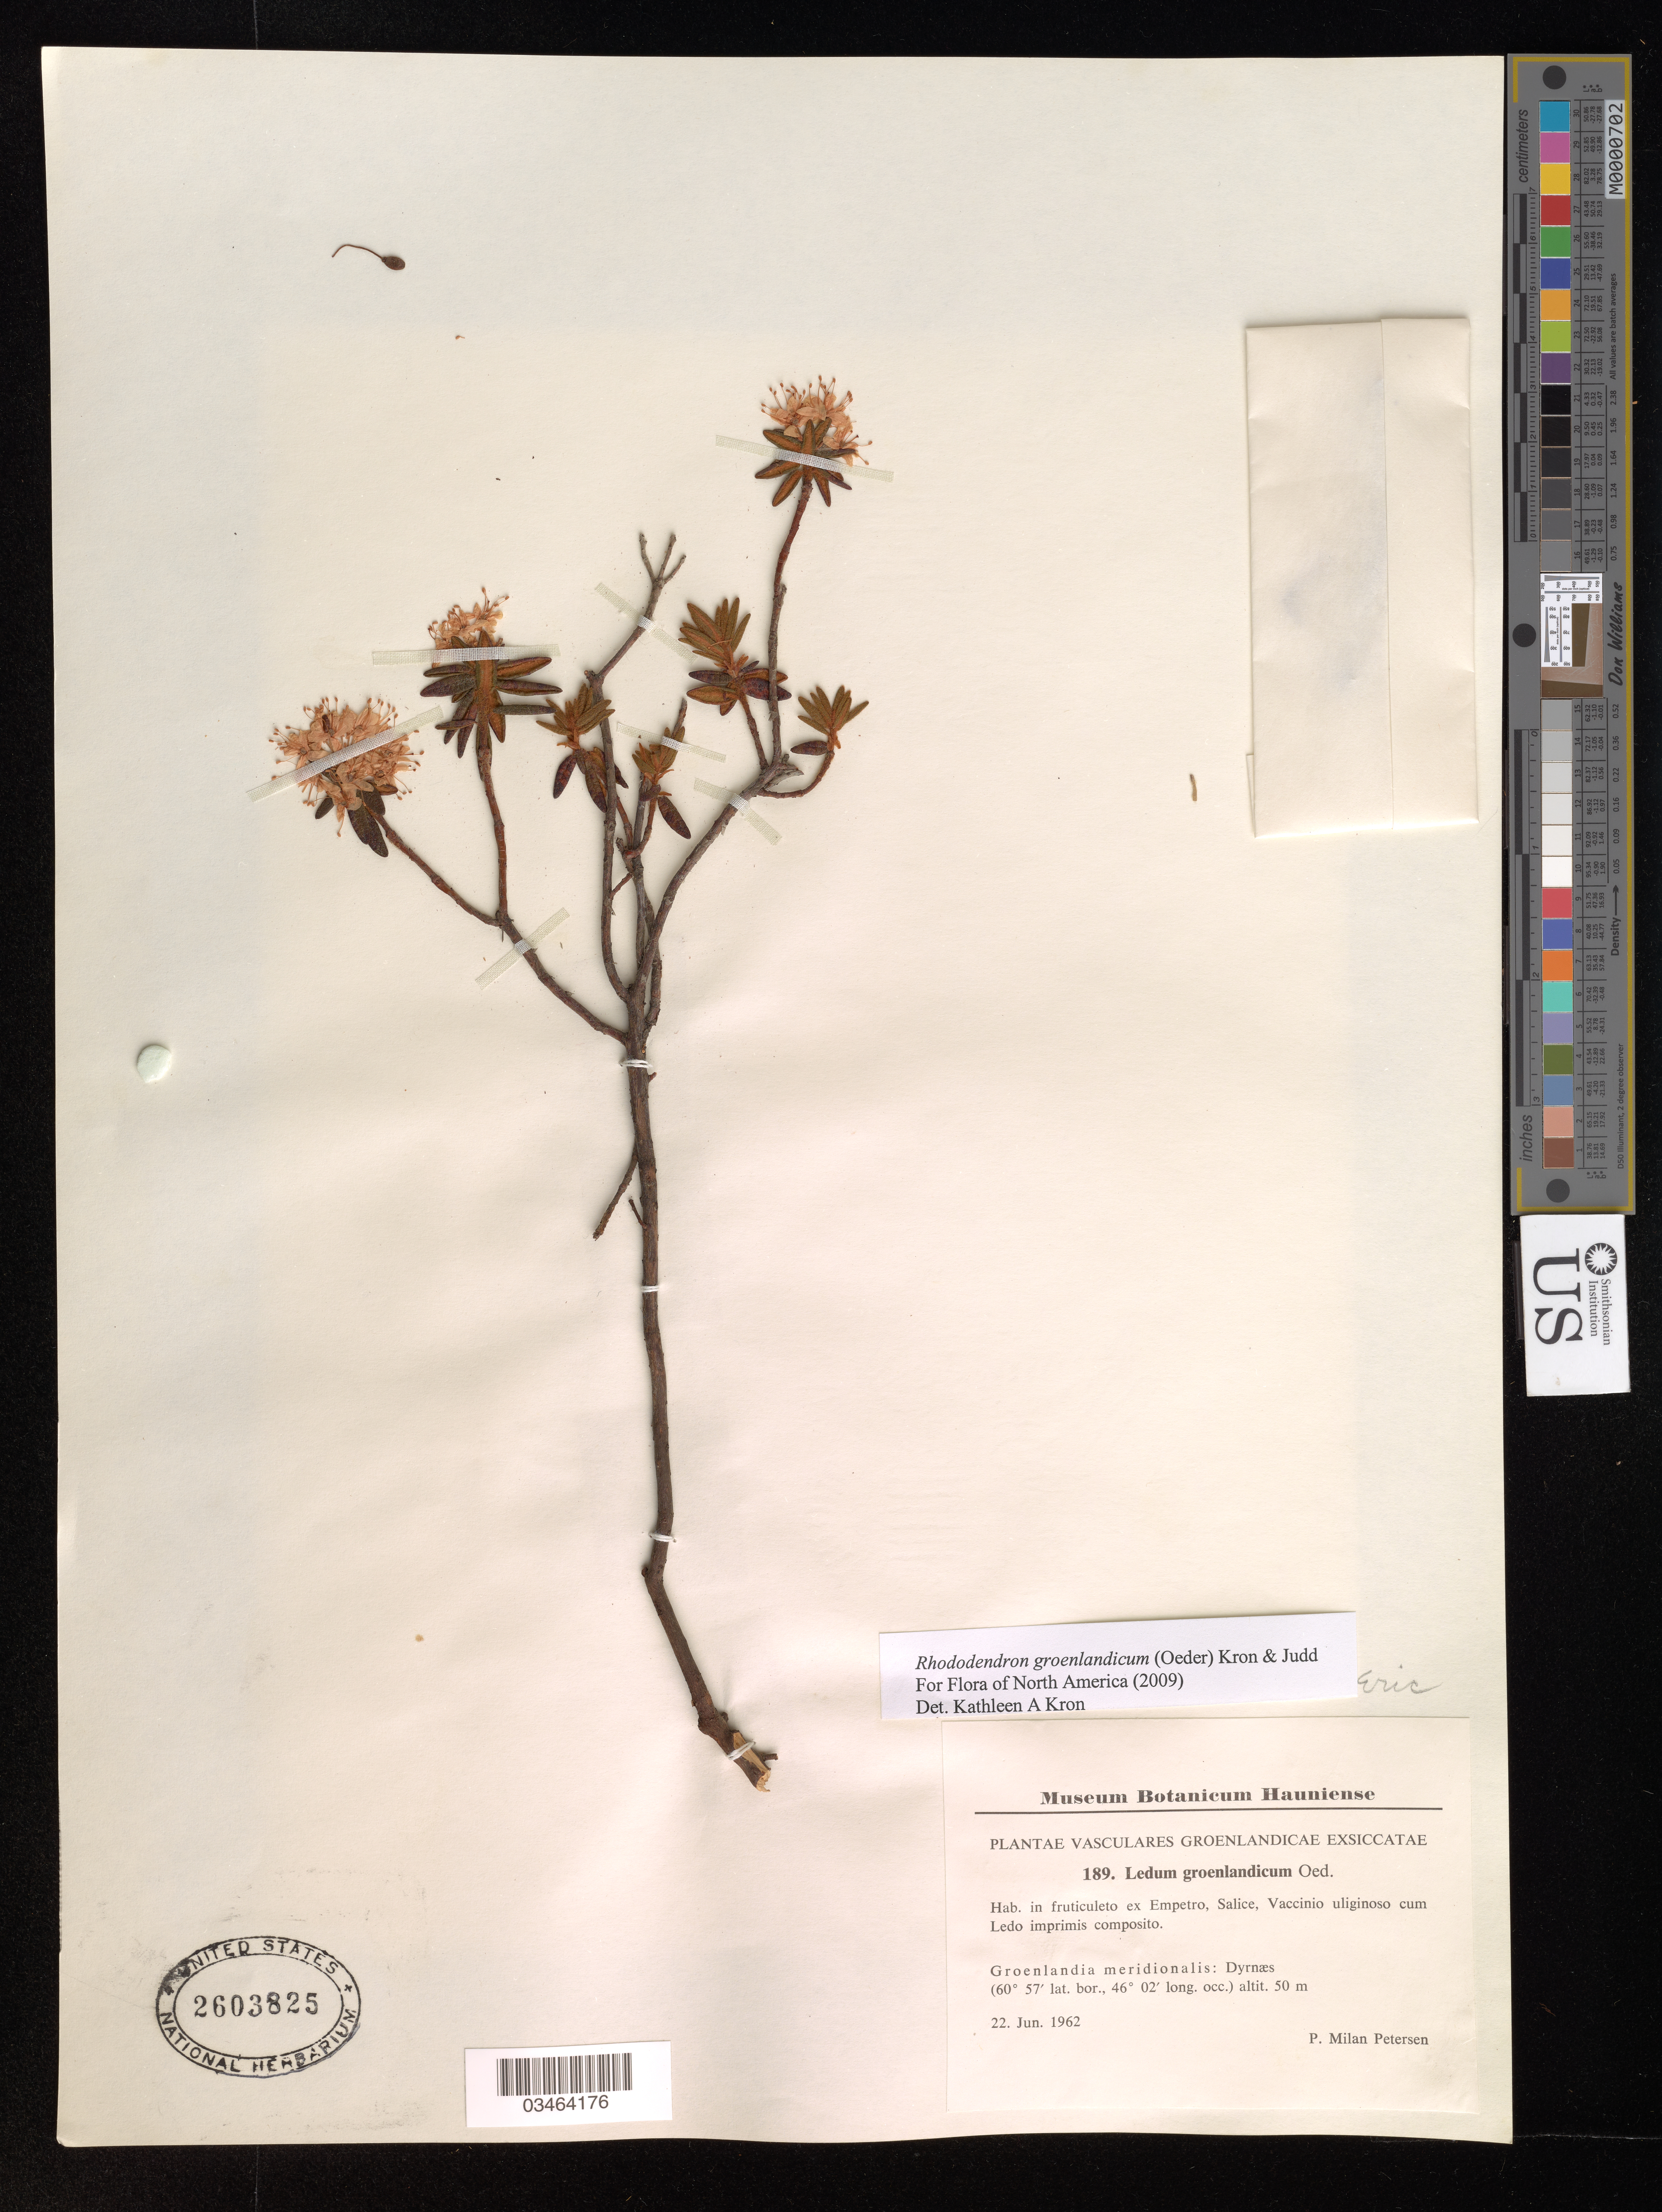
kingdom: Plantae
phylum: Tracheophyta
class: Magnoliopsida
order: Ericales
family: Ericaceae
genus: Rhododendron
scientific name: Rhododendron groenlandicum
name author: (Oeder) Kron & Judd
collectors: P. Petersen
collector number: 189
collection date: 1962-06-22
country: Greenland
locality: Groenlandia meridionalis: Dyrnæs.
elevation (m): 50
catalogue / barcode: US 2603825